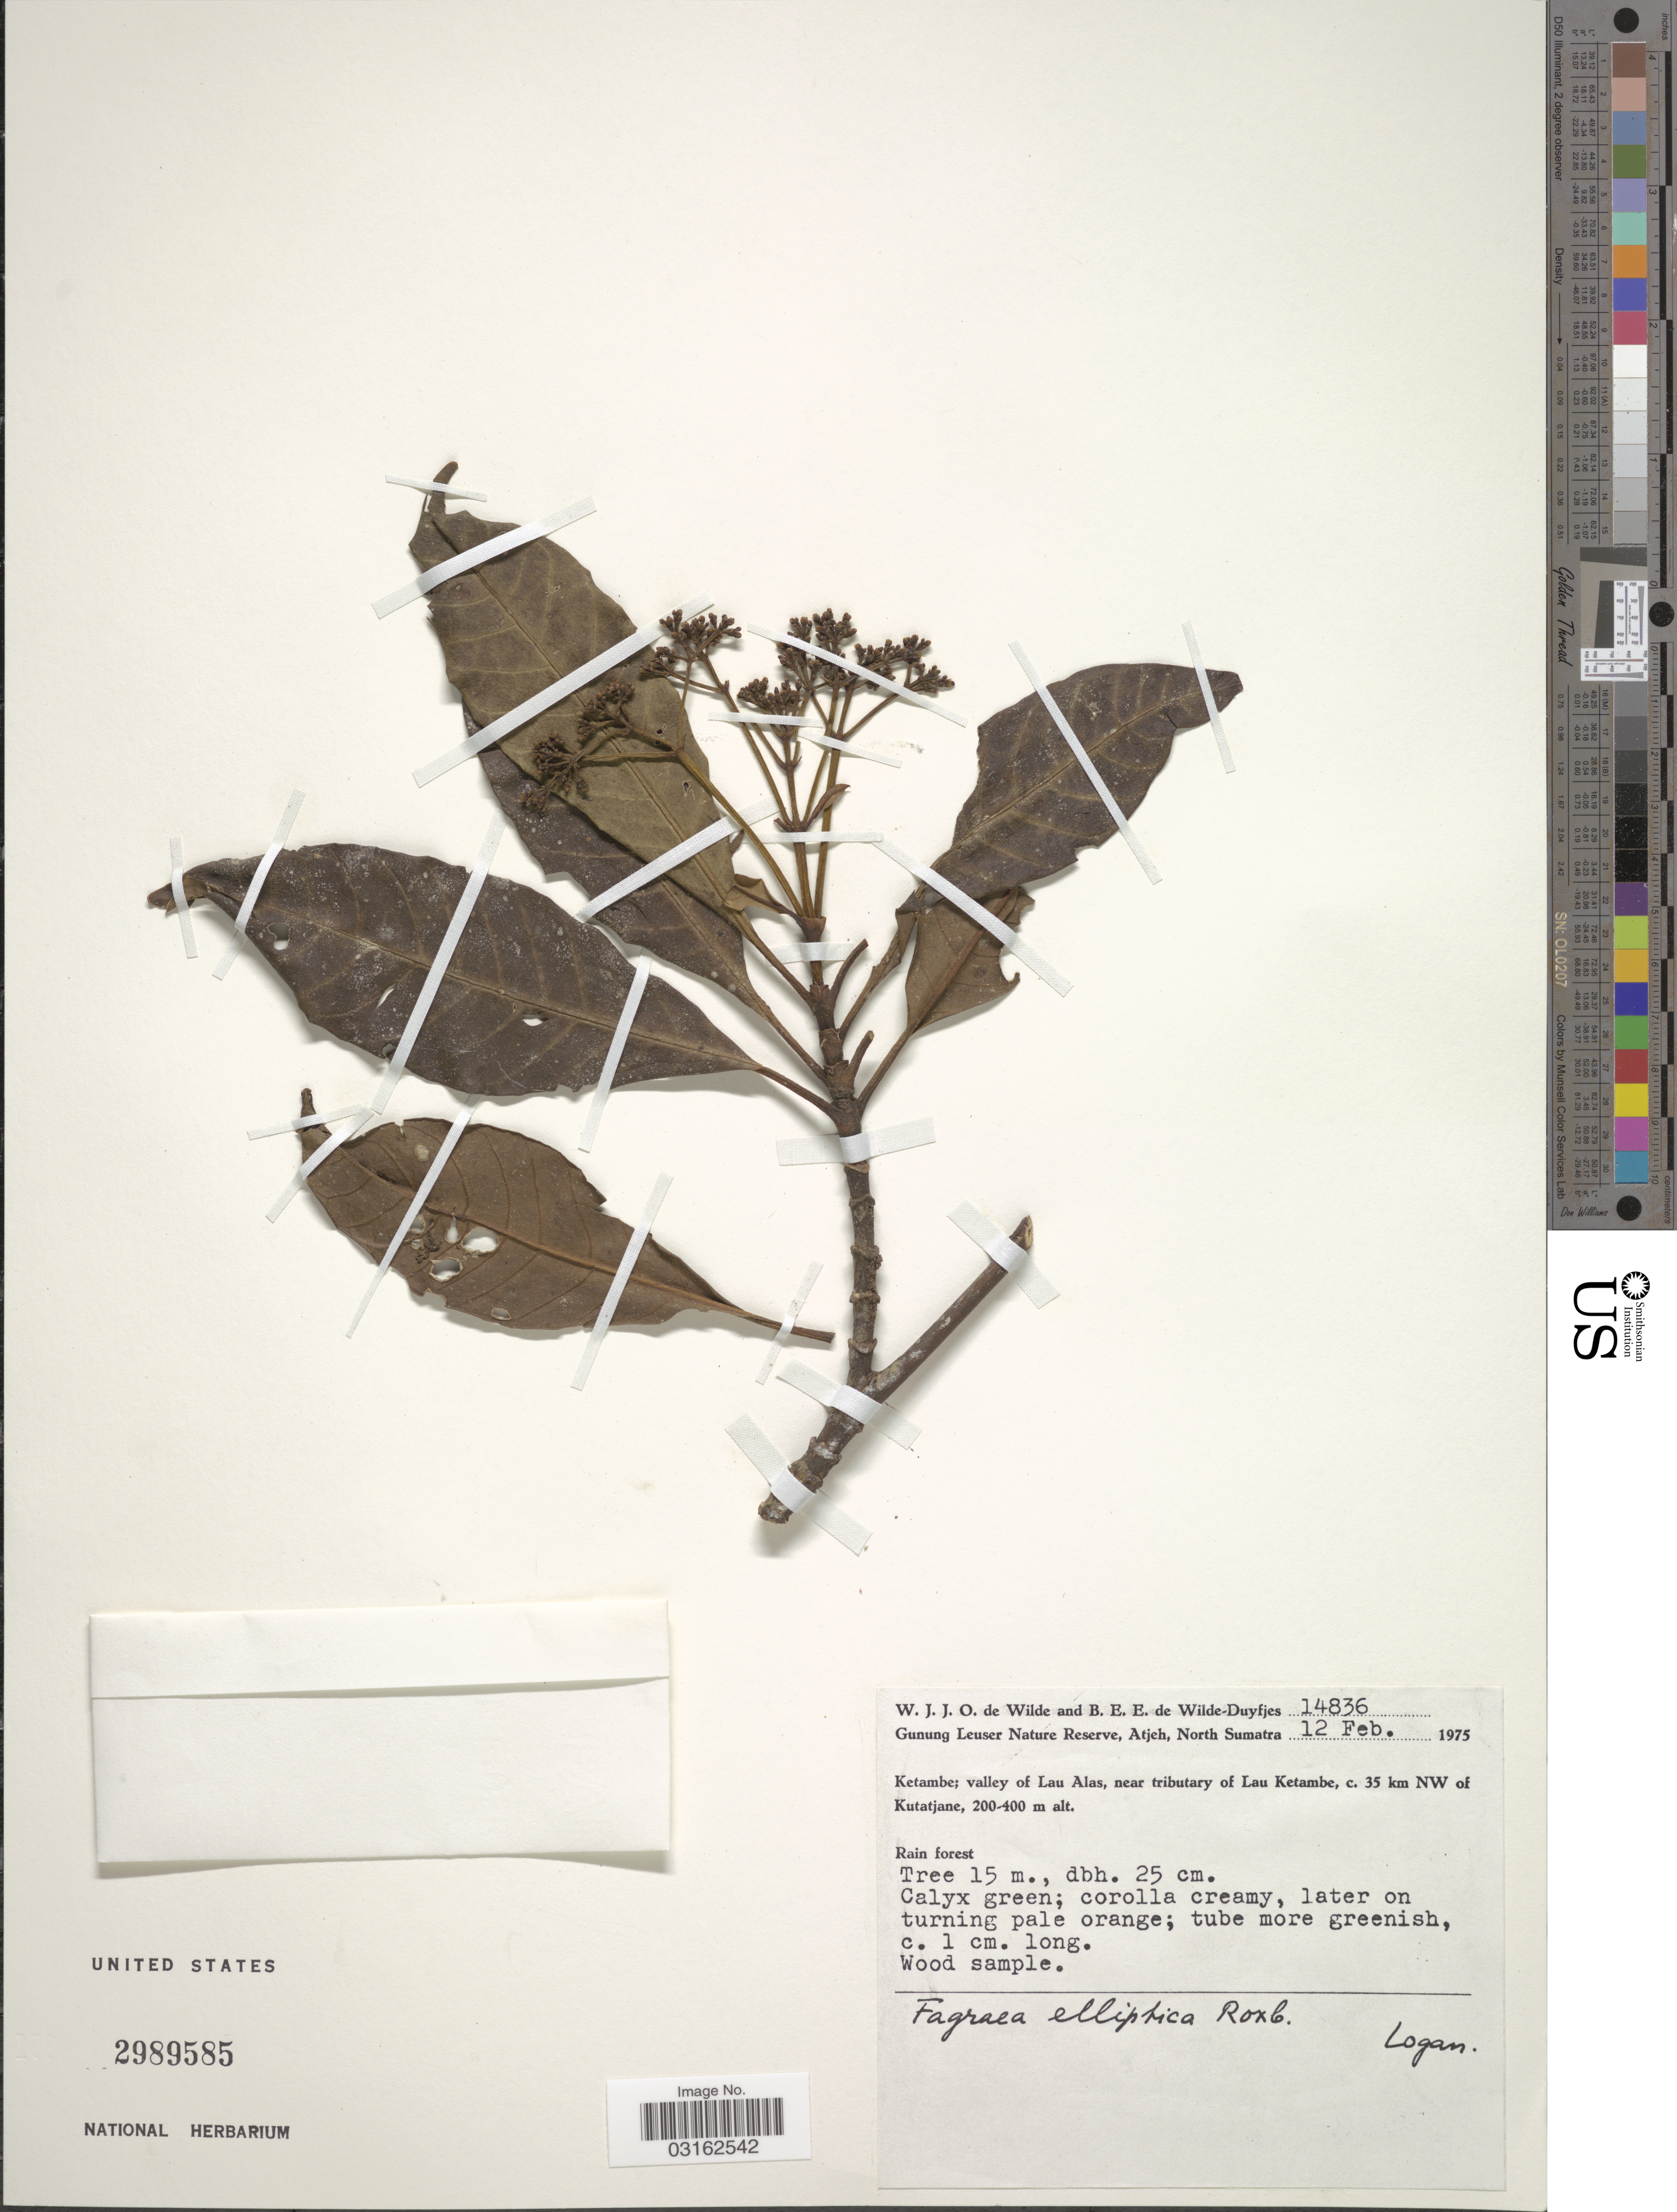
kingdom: Plantae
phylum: Tracheophyta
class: Magnoliopsida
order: Gentianales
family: Gentianaceae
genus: Fagraea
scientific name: Fagraea elliptica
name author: Roxb.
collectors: W. J. de Wilde & B. E. de Wilde-Duyfjes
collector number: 14836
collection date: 1975-02-12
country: Indonesia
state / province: Sumatra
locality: Gunung Leuser Nature Reserve, Atjeh, North Sumatra. Ketambe; valley of Lau Alas, near tributary of Lau Ketambe, c. 35 km NW of Kutatjane.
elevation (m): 200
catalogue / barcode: US 2989585